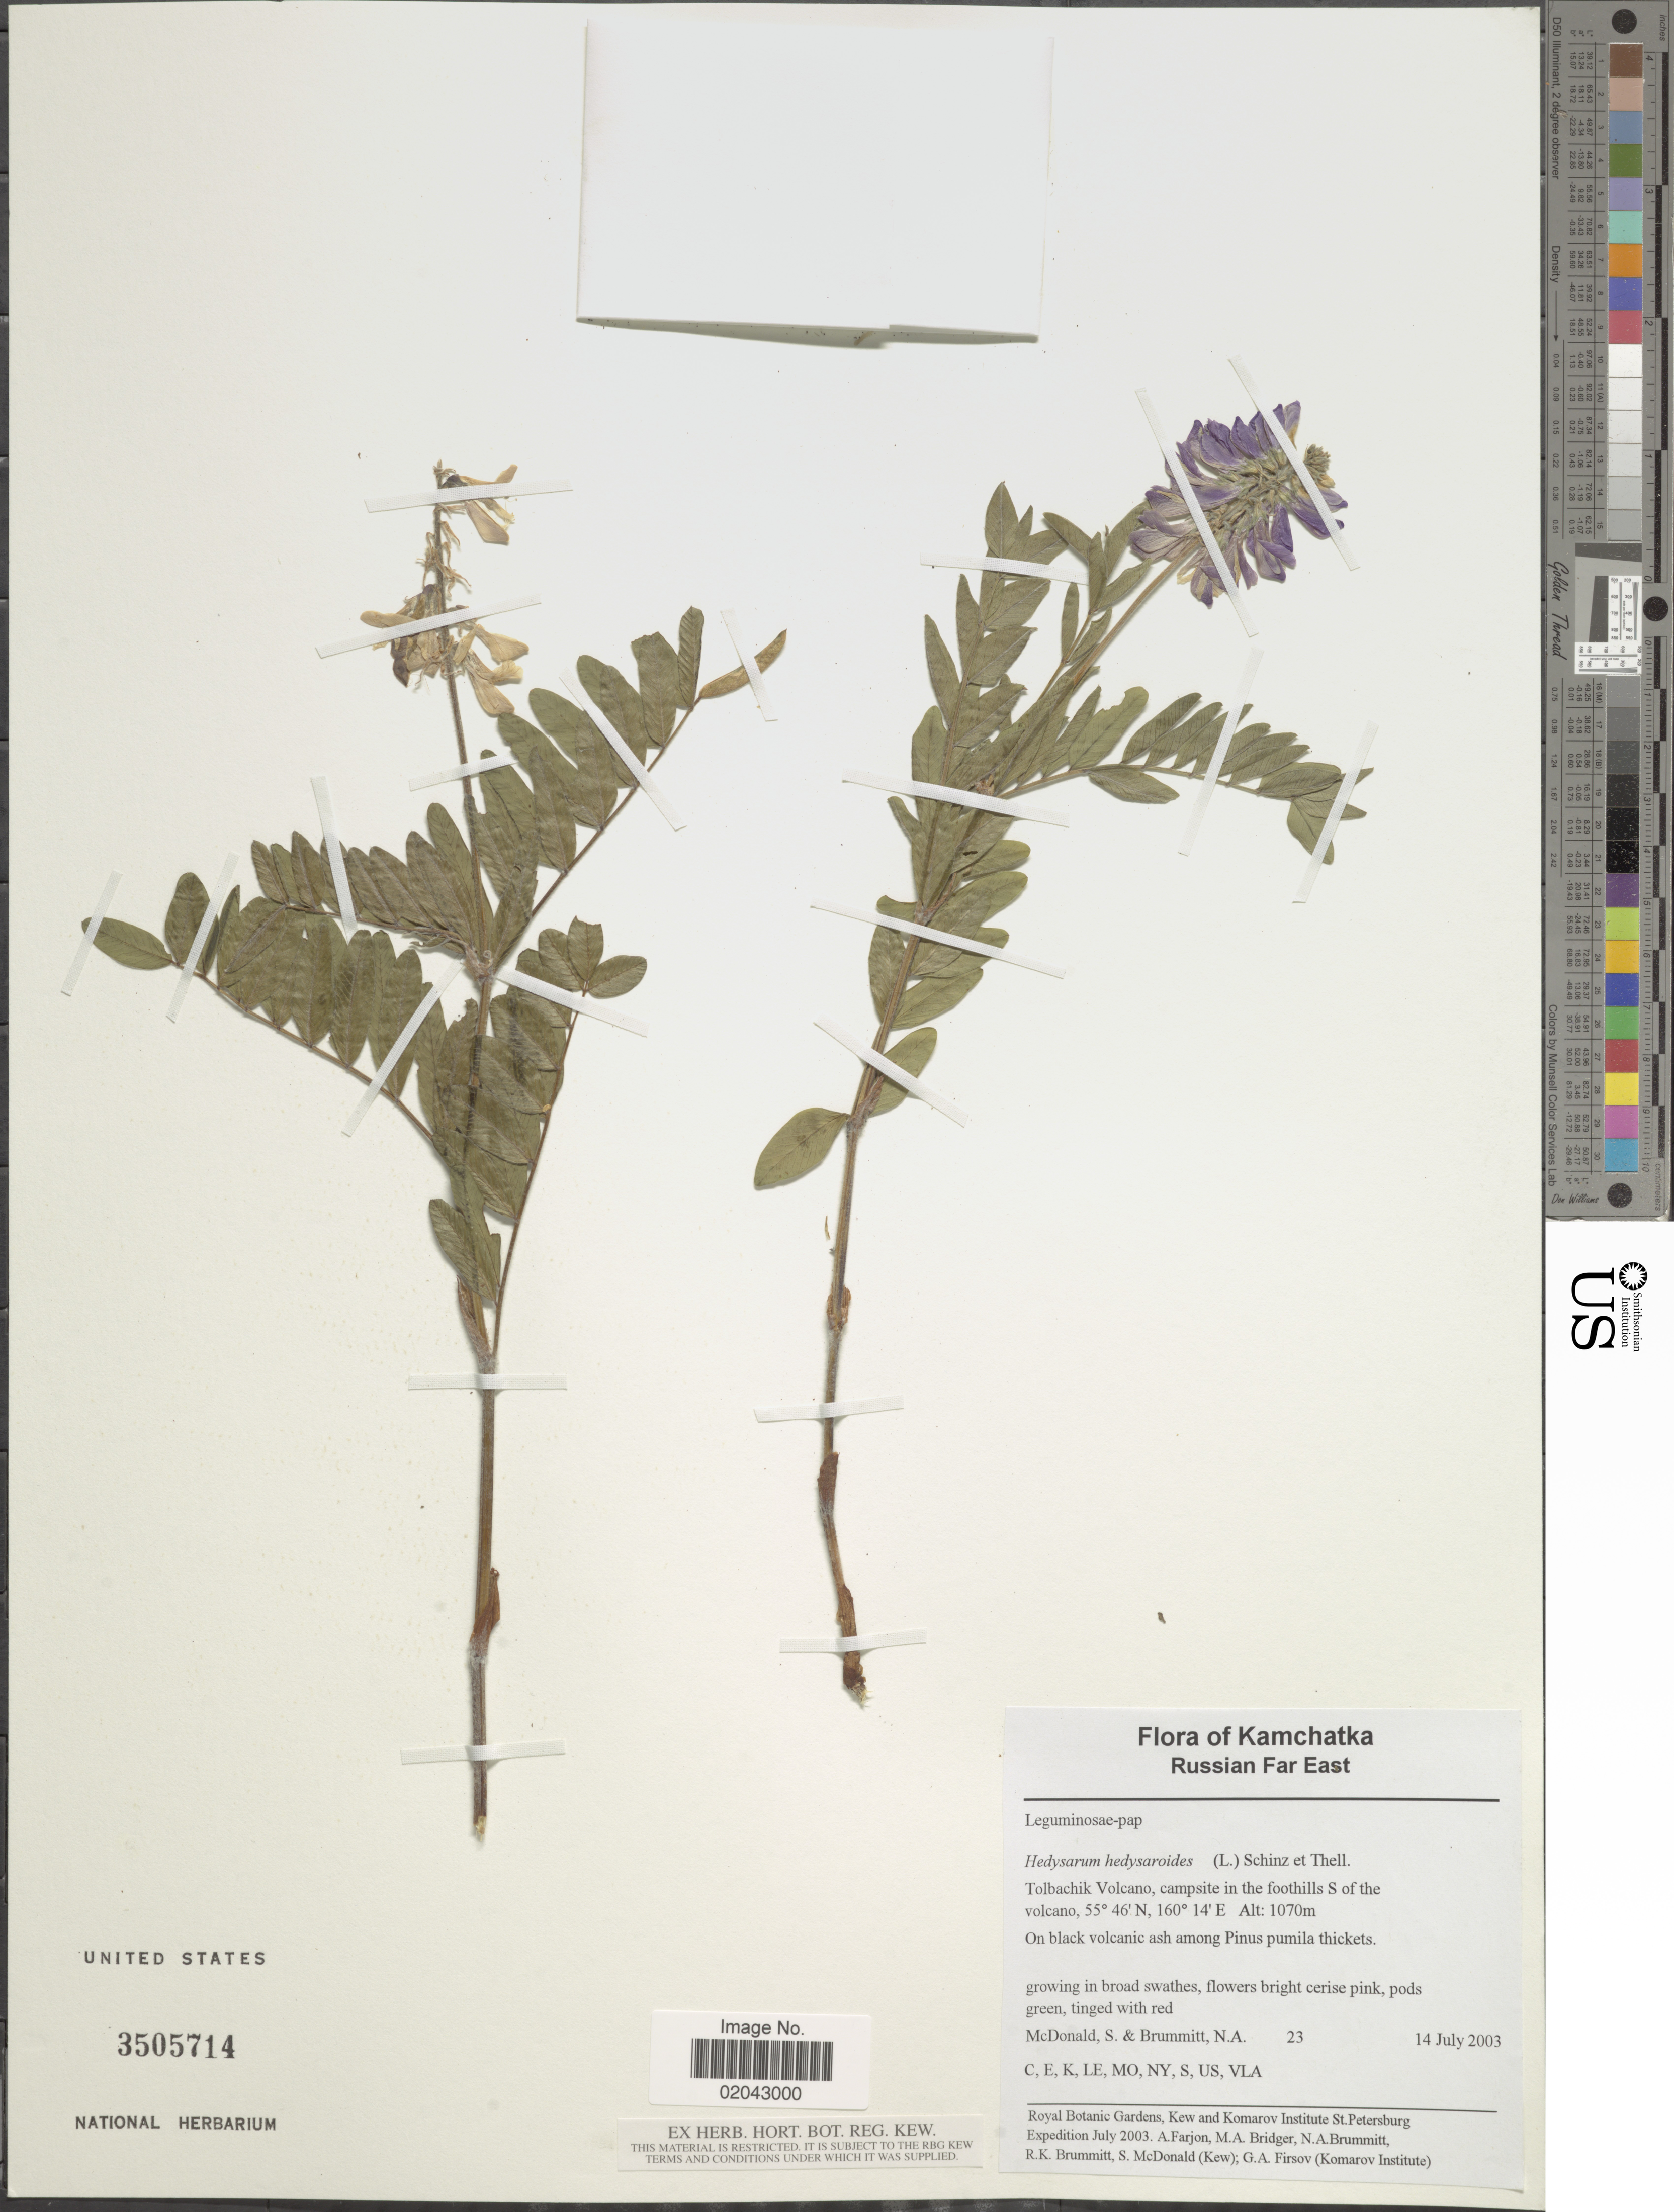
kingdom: Plantae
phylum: Tracheophyta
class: Magnoliopsida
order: Fabales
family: Fabaceae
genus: Hedysarum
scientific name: Hedysarum hedysaroides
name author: (L.) Schinz & Thell.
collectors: S. McDonald & N. Brummit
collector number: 23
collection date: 2003-07-14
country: Russian Federation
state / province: Kamchatka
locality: Tolbachik Volcano, campsite in the foothills S of the volcano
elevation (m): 1070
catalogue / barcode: US 3505714